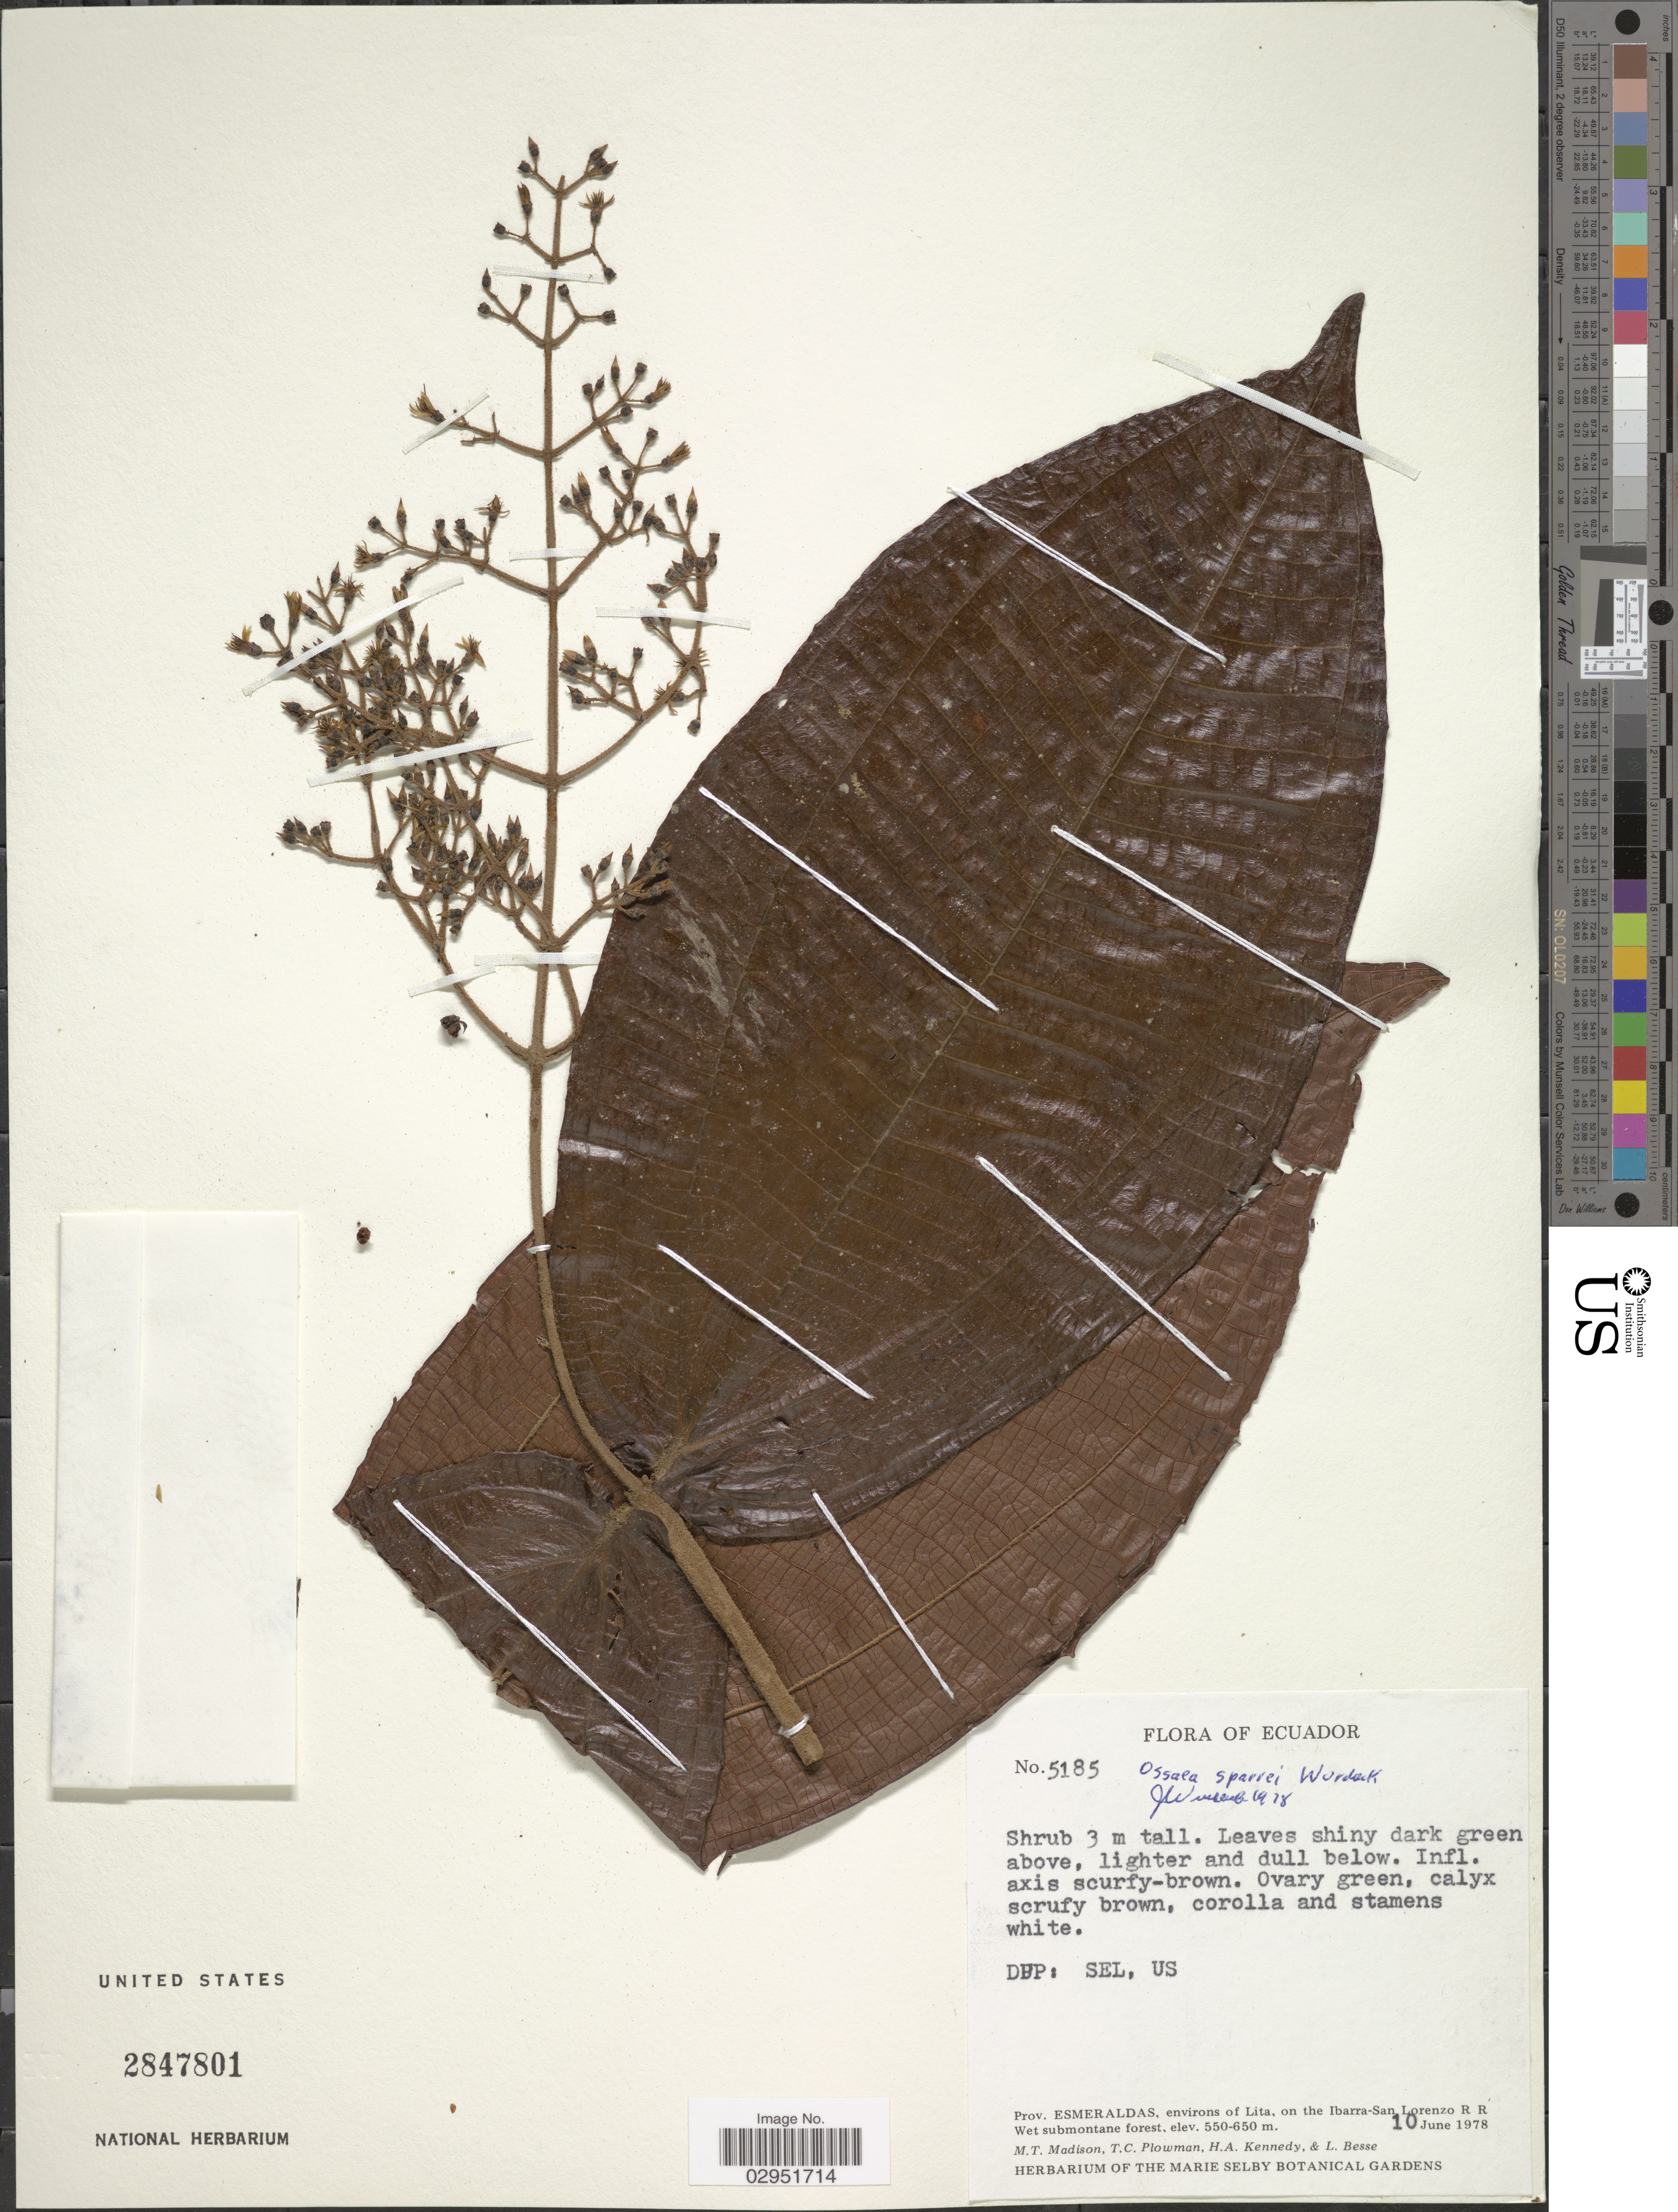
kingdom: Plantae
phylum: Tracheophyta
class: Magnoliopsida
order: Myrtales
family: Melastomataceae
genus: Ossaea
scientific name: Ossaea sparrei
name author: Wurdack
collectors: M. T. Madison, T. Plowman, H. Kennedy & L. Besse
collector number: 5185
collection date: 1978-06-10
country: Ecuador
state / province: Esmeraldas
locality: Prov. Esmeraldas, environs of Lita, on the Ibara-San Lorenzo R R.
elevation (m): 550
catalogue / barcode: US 2847801